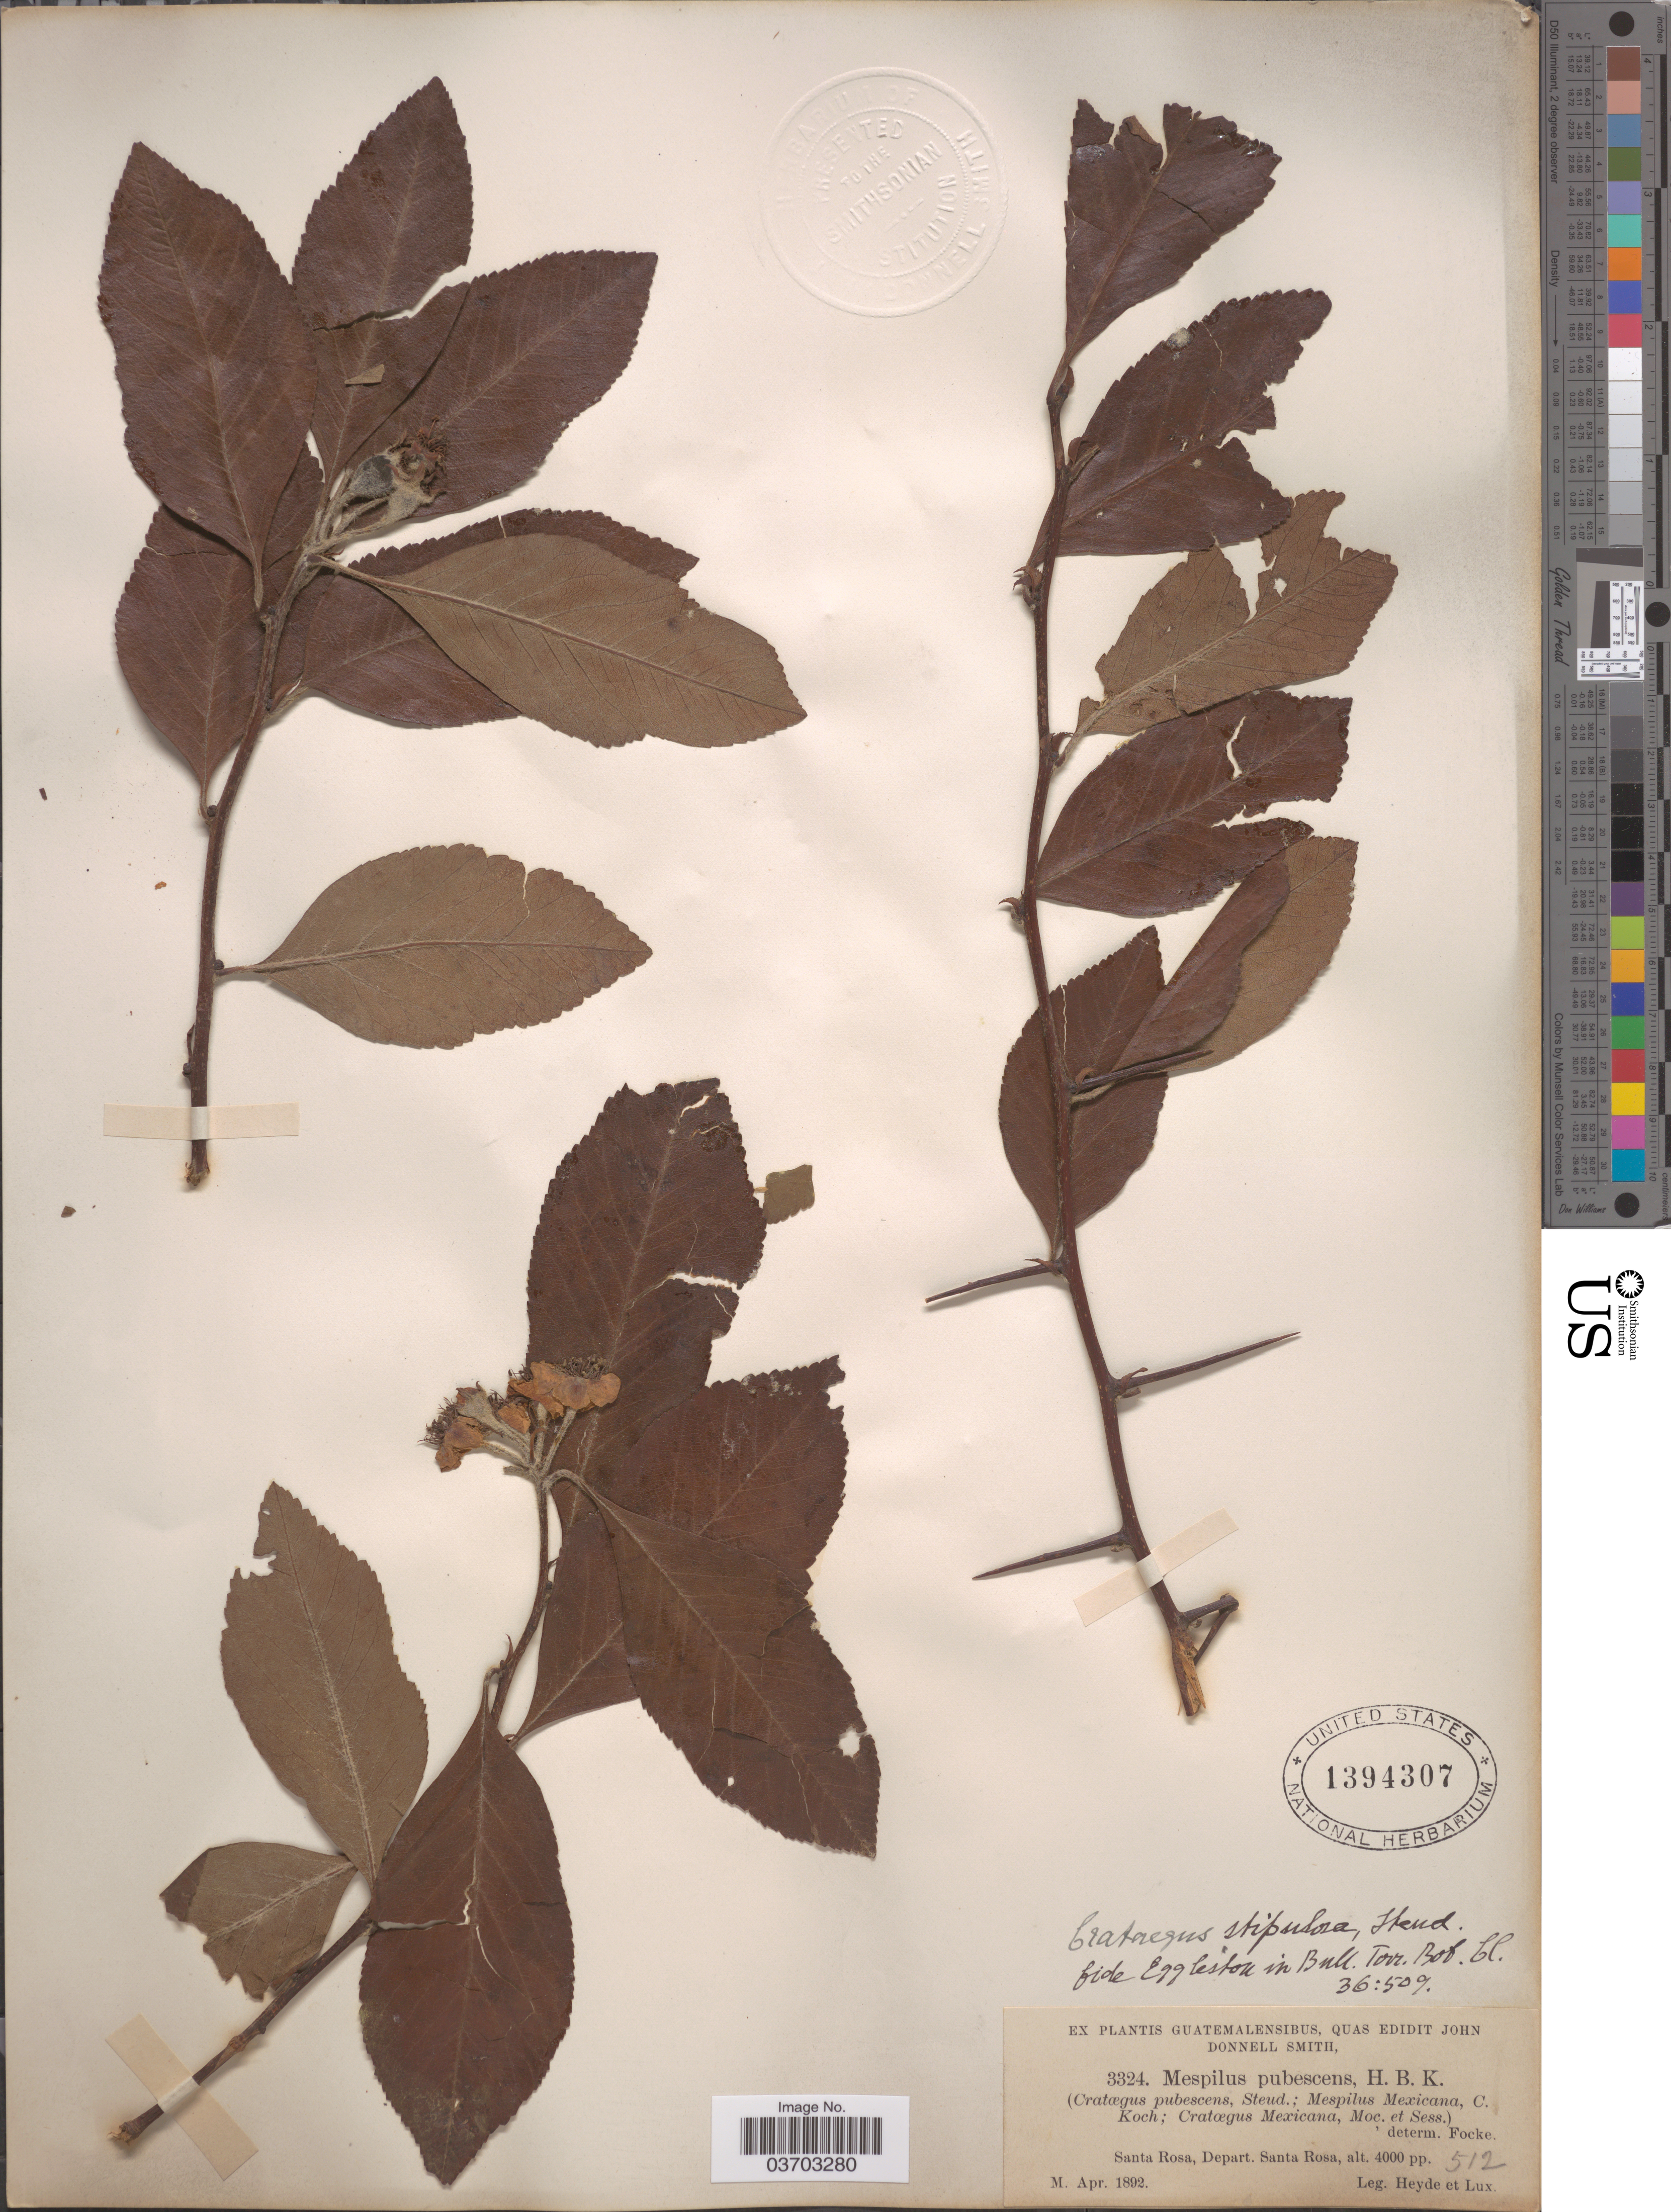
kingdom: Plantae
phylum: Tracheophyta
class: Magnoliopsida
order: Rosales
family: Rosaceae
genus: Crataegus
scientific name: Crataegus pubescens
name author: (C. Presl) C. Presl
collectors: Heyde & Lux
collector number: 3324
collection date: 1892-04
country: Guatemala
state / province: Santa Rosa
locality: Depart. Santa Rosa.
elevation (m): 1219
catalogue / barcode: US 1394307